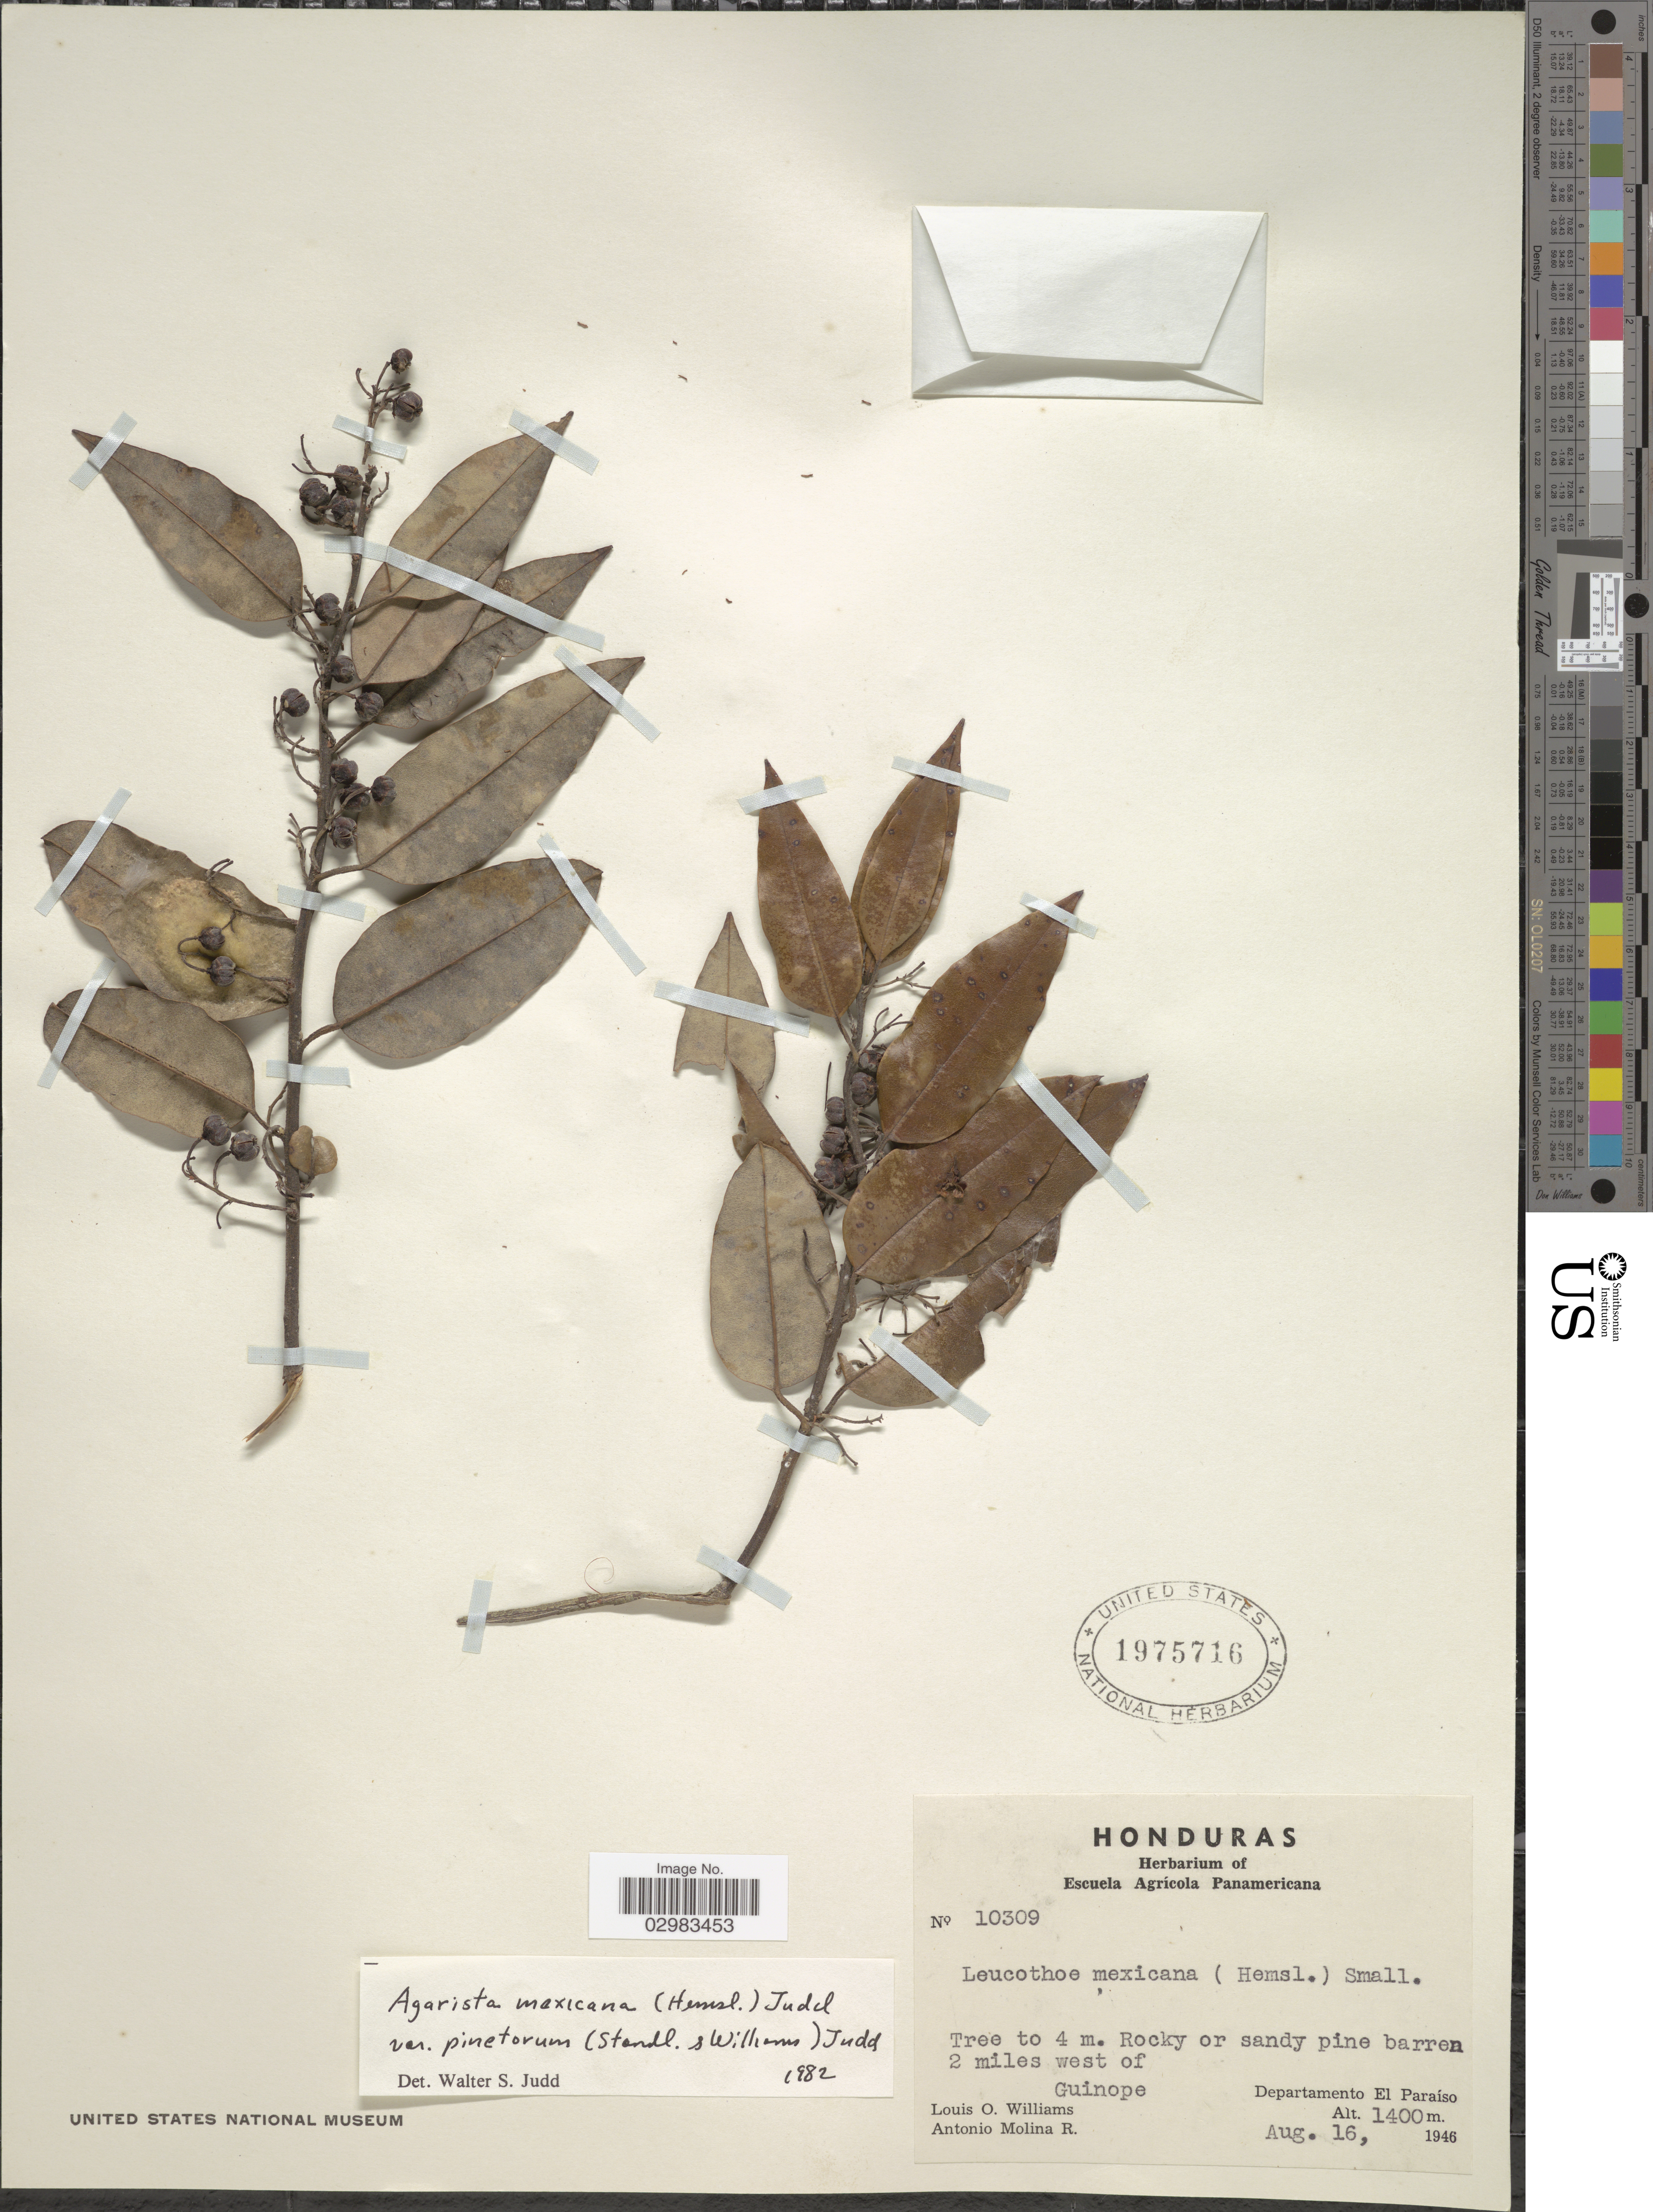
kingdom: Plantae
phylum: Tracheophyta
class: Magnoliopsida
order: Ericales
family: Ericaceae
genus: Leucothoe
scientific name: Leucothoë mexicana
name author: (Hemsl.) Small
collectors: L. O. Williams & A. Molina R.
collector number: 10309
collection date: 1946-08-16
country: Honduras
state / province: El Paraíso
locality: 2 miles west of Guinope. Departamento El Paraíso.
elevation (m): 1400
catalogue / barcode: US 1975716